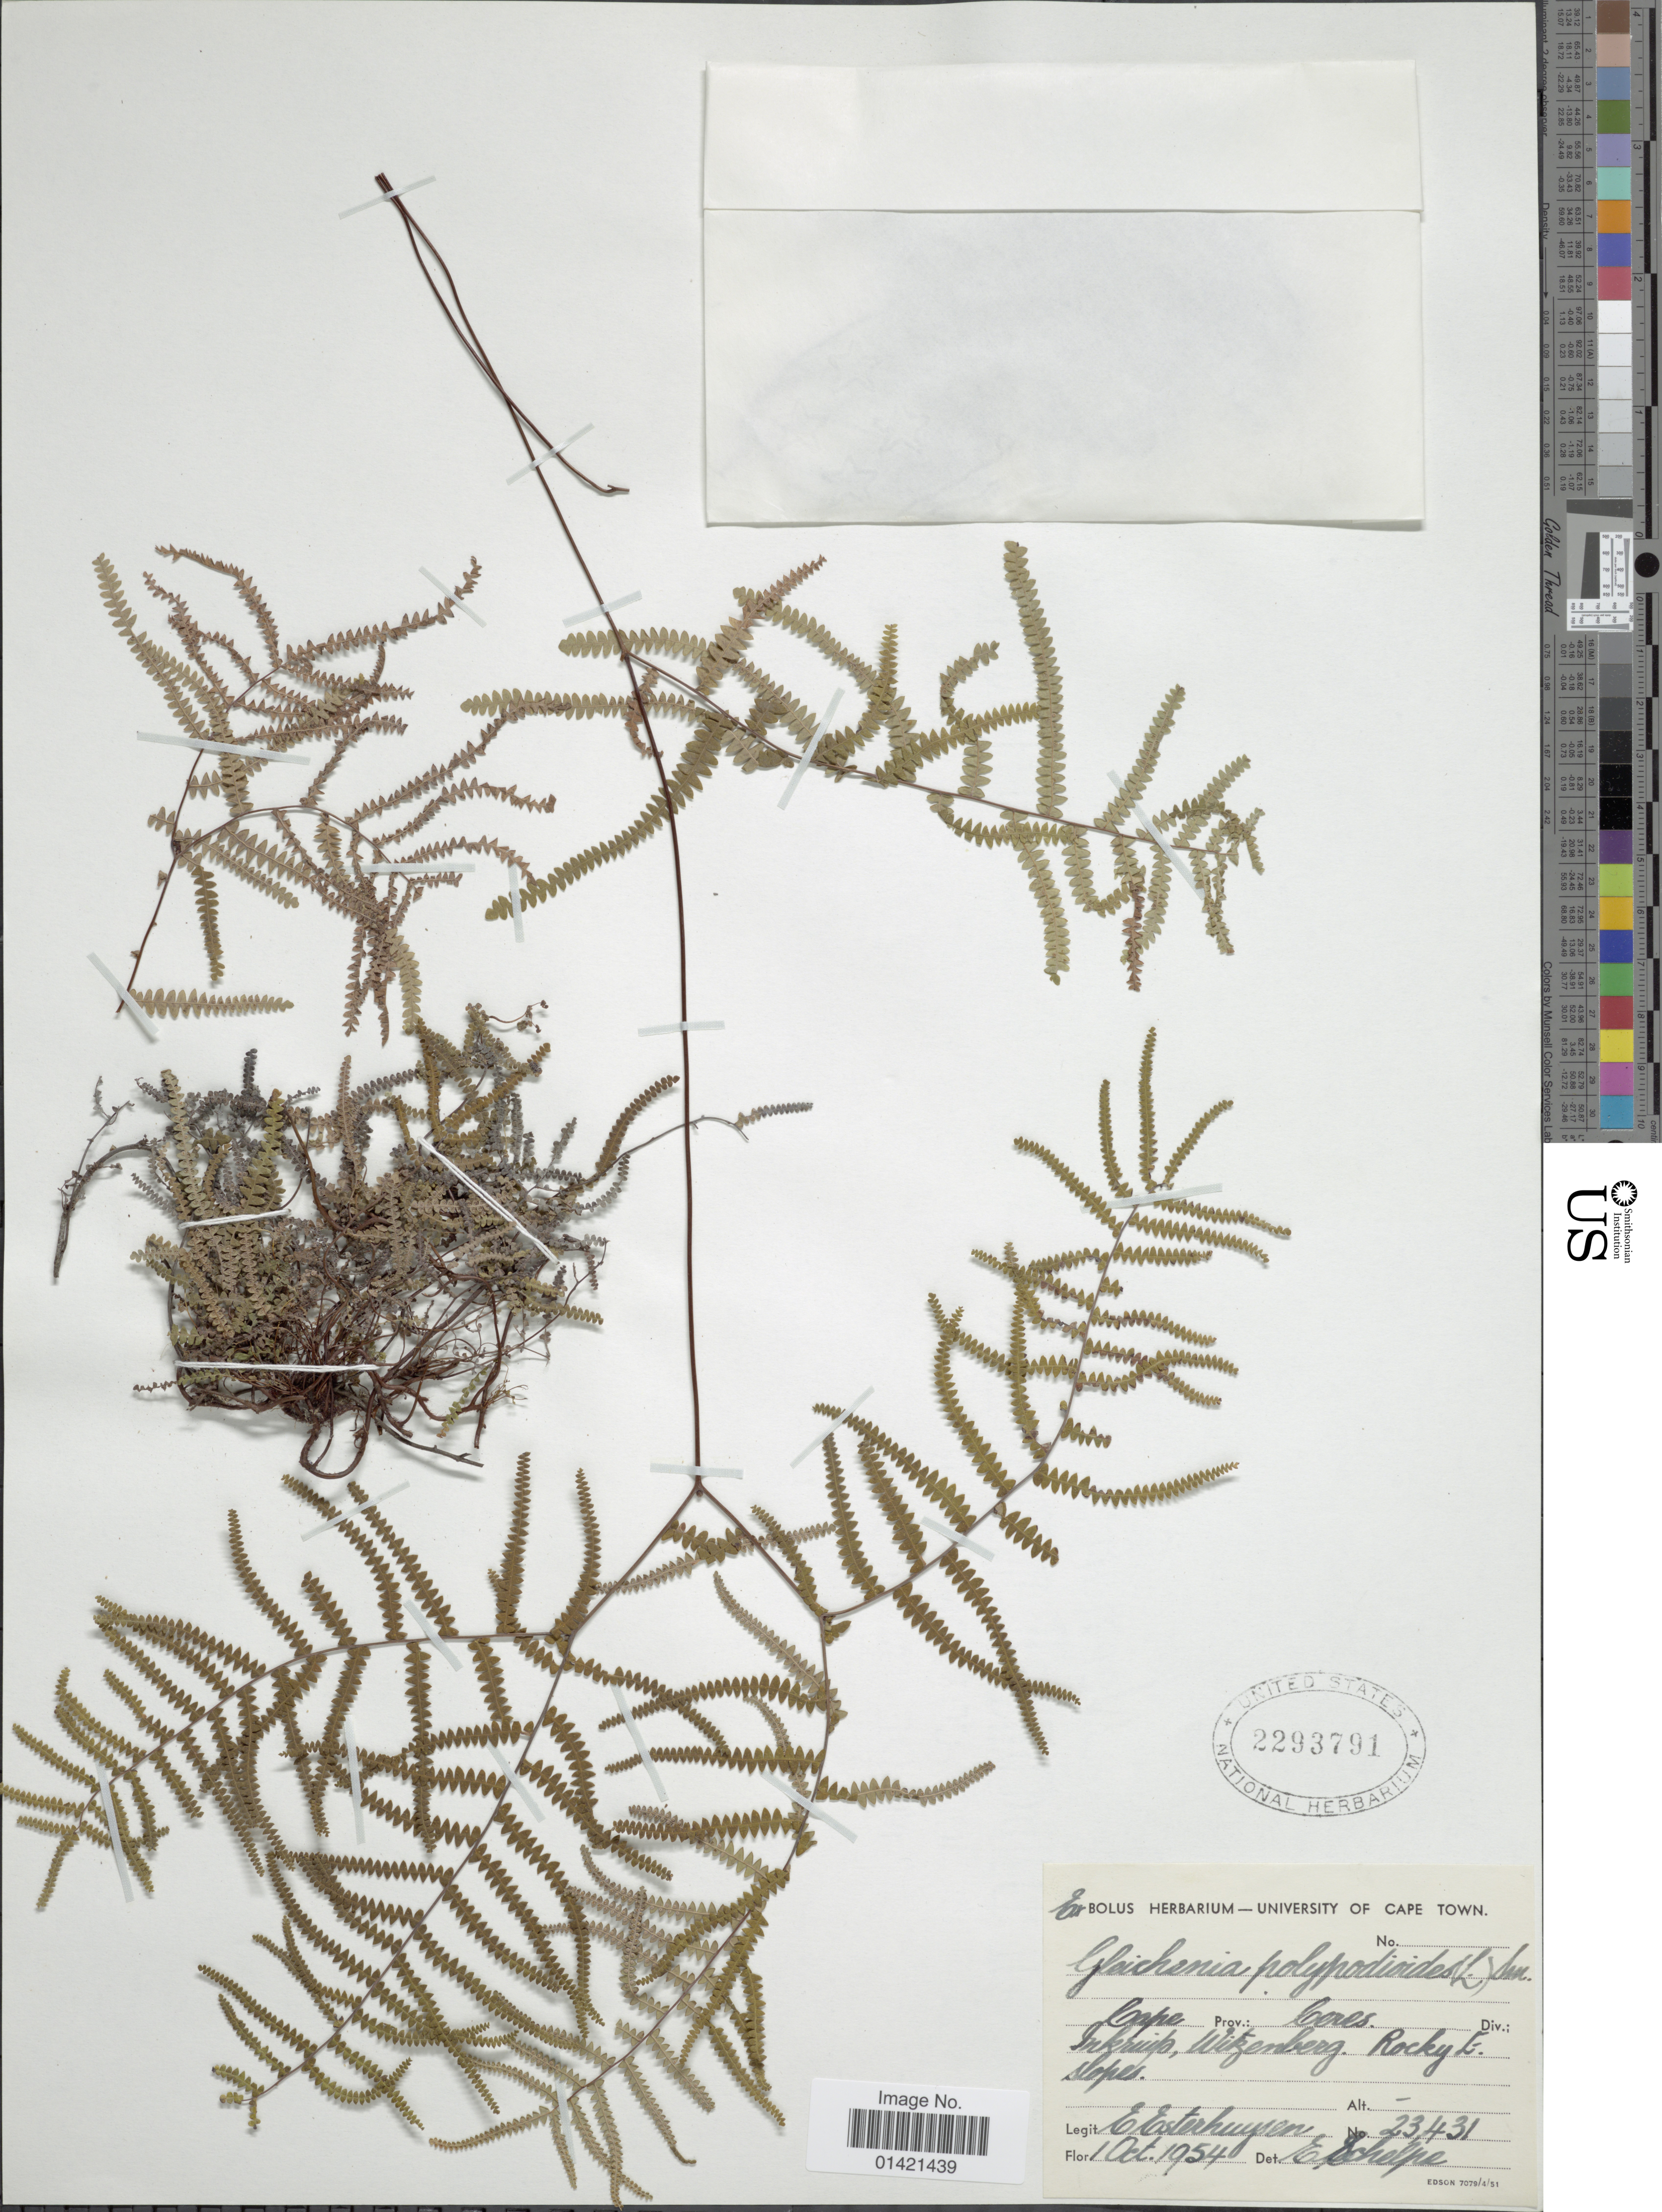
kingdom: Plantae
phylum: Tracheophyta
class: Polypodiopsida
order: Gleicheniales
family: Gleicheniaceae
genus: Gleichenia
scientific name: Gleichenia polypodioides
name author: (L.) Sm.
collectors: E. A. C. L. E. Schelpe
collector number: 23431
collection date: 1954-10-01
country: South Africa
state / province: Western Cape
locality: Cape Prov.: Ceres Div.: Inkruip, Witzenberg. Rocky E. slopes.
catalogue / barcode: US 2293791